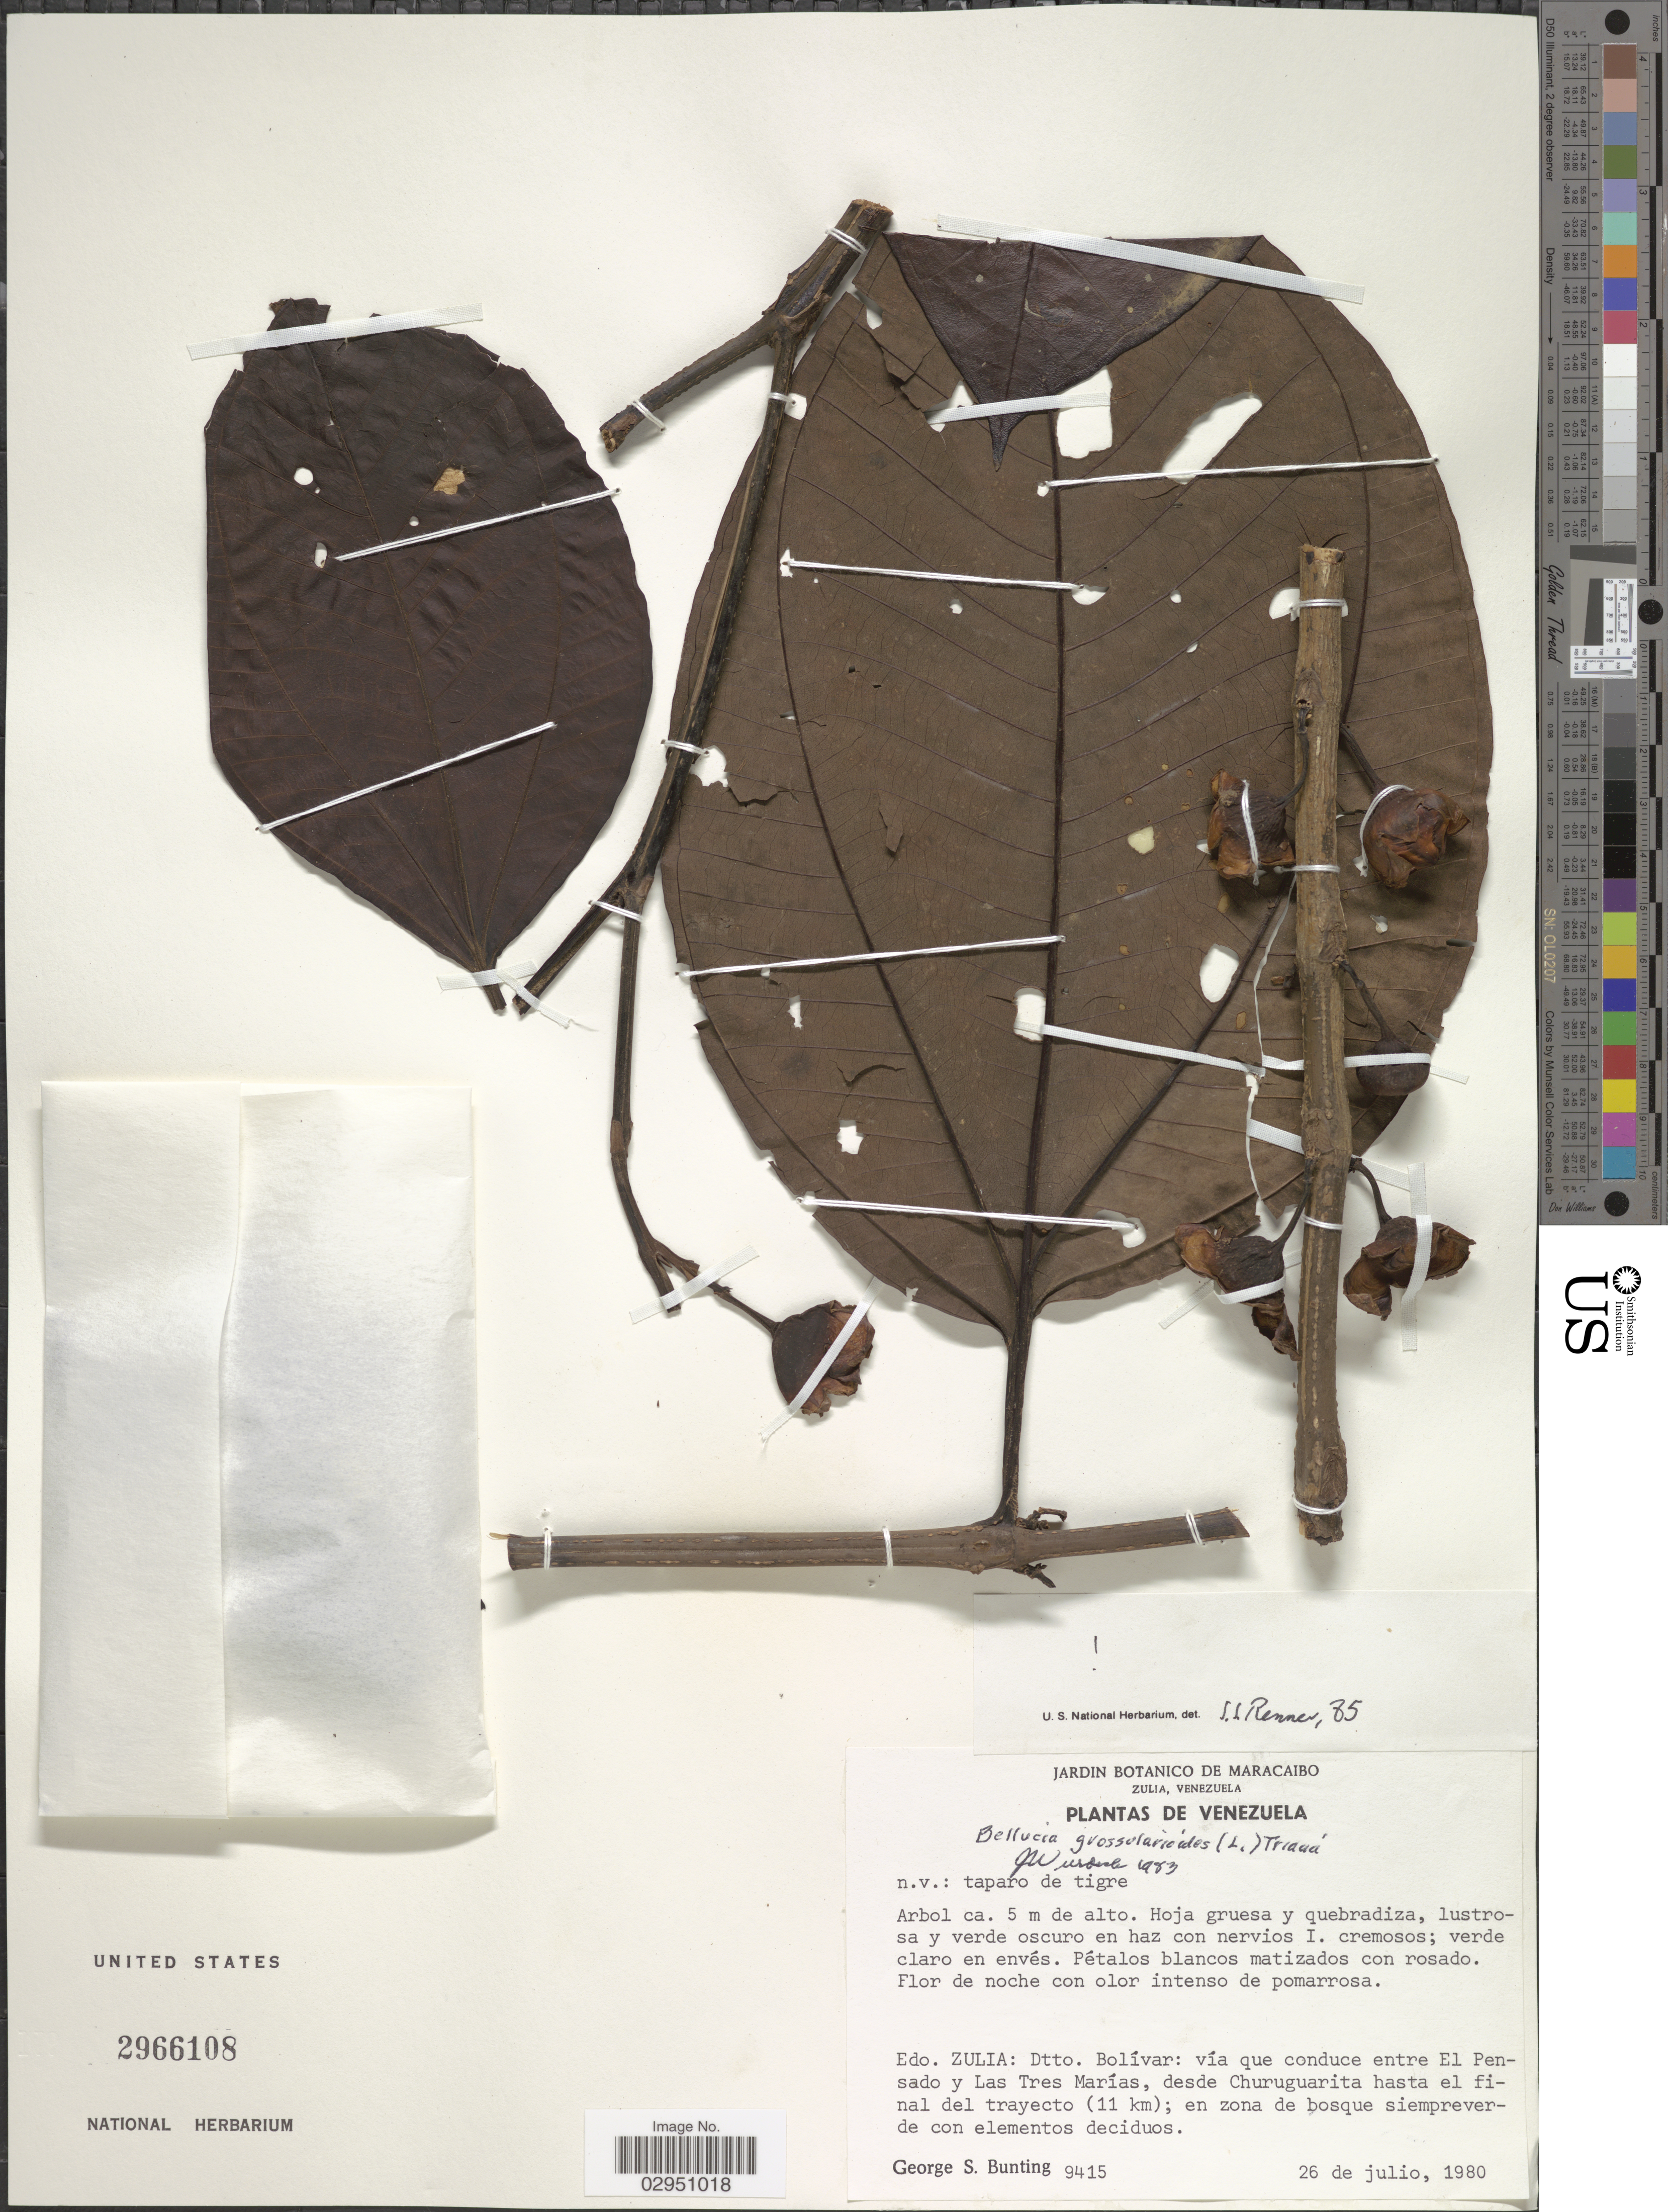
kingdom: Plantae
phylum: Tracheophyta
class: Magnoliopsida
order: Myrtales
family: Melastomataceae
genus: Bellucia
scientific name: Bellucia grossularioides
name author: (L.) Triana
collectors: G. S. Bunting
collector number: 9415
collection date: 1980-07-26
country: Venezuela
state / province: Zulia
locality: Dtto. Bolívar: vía que conduce entre El Pensado y Las Tres Marías, desde Churuguarita hasta el final del trayecto (11 km).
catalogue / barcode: US 2966108